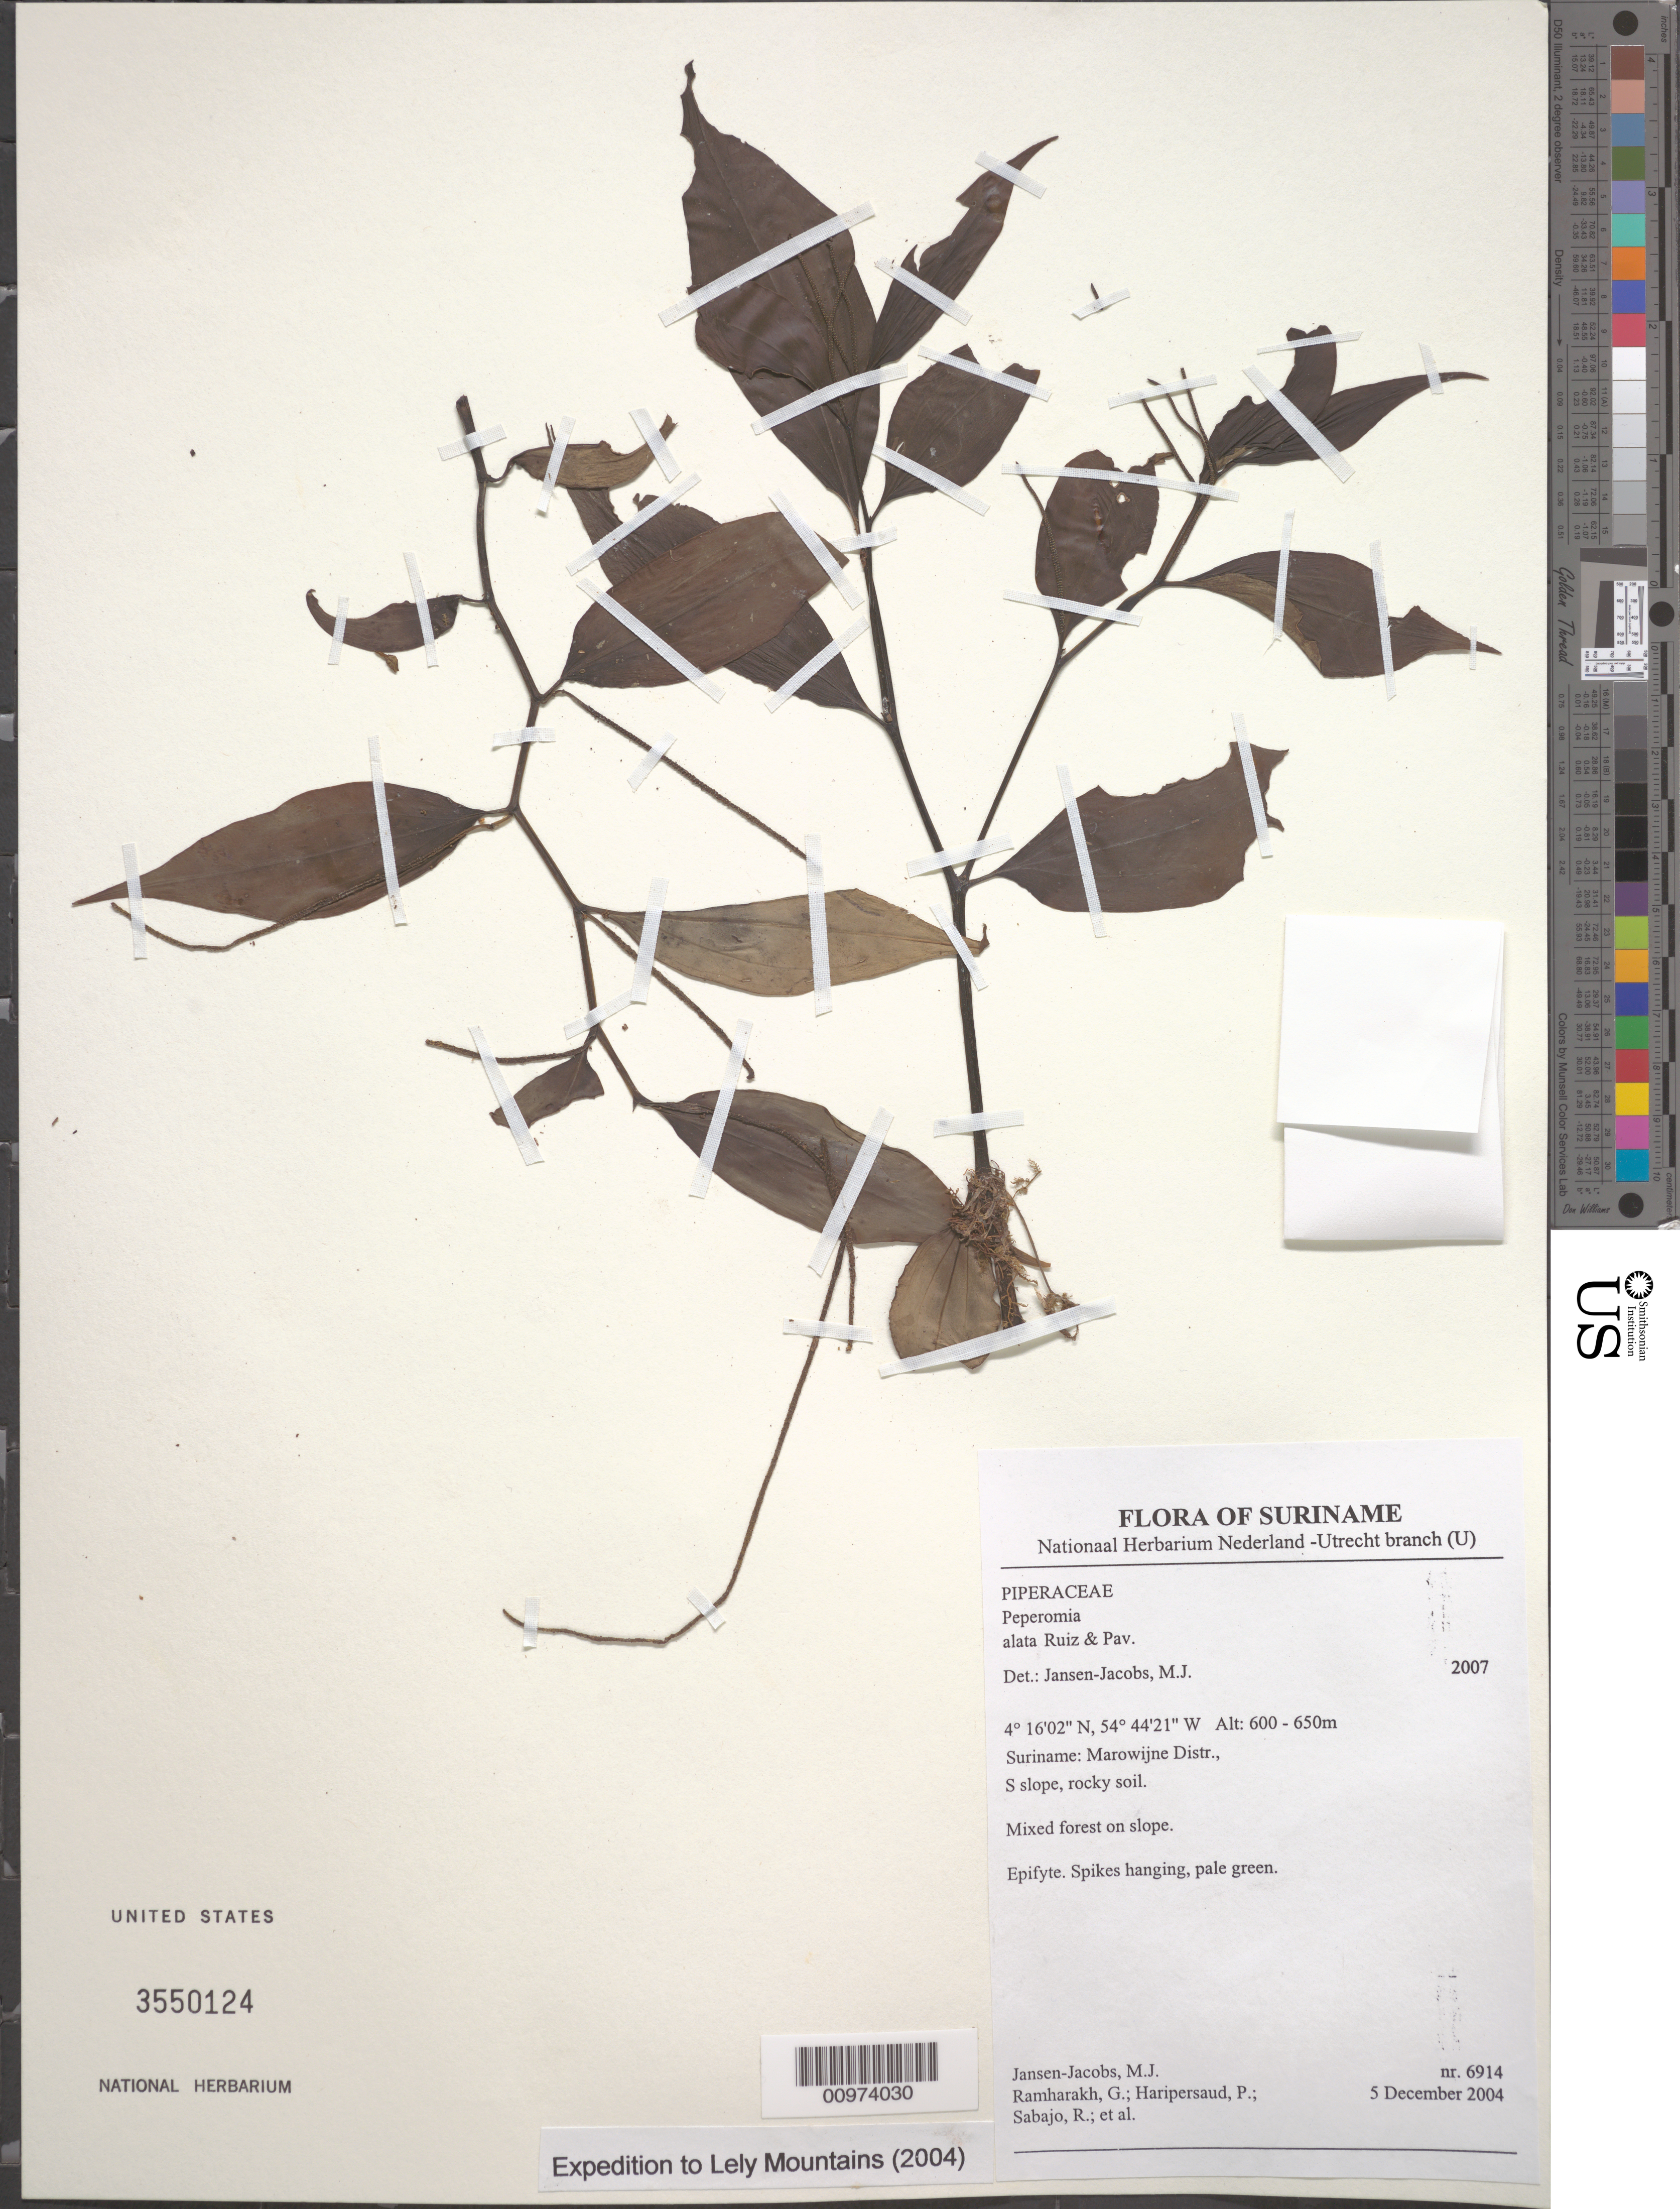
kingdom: Plantae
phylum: Tracheophyta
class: Magnoliopsida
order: Piperales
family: Piperaceae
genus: Peperomia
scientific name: Peperomia alata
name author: Ruiz & Pav.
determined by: Jansen-Jacobs, M. J., (U), Nationaal Herbarium Nederland, Utrecht University branch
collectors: M. J. Jansen-Jacobs et al.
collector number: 6914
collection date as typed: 5-Dec-04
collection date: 2004-12-05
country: Suriname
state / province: Marowijne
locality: Marowijne Distr., S slope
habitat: Rocky soil. Mixed forest on slope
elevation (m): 600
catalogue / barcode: US 3550124